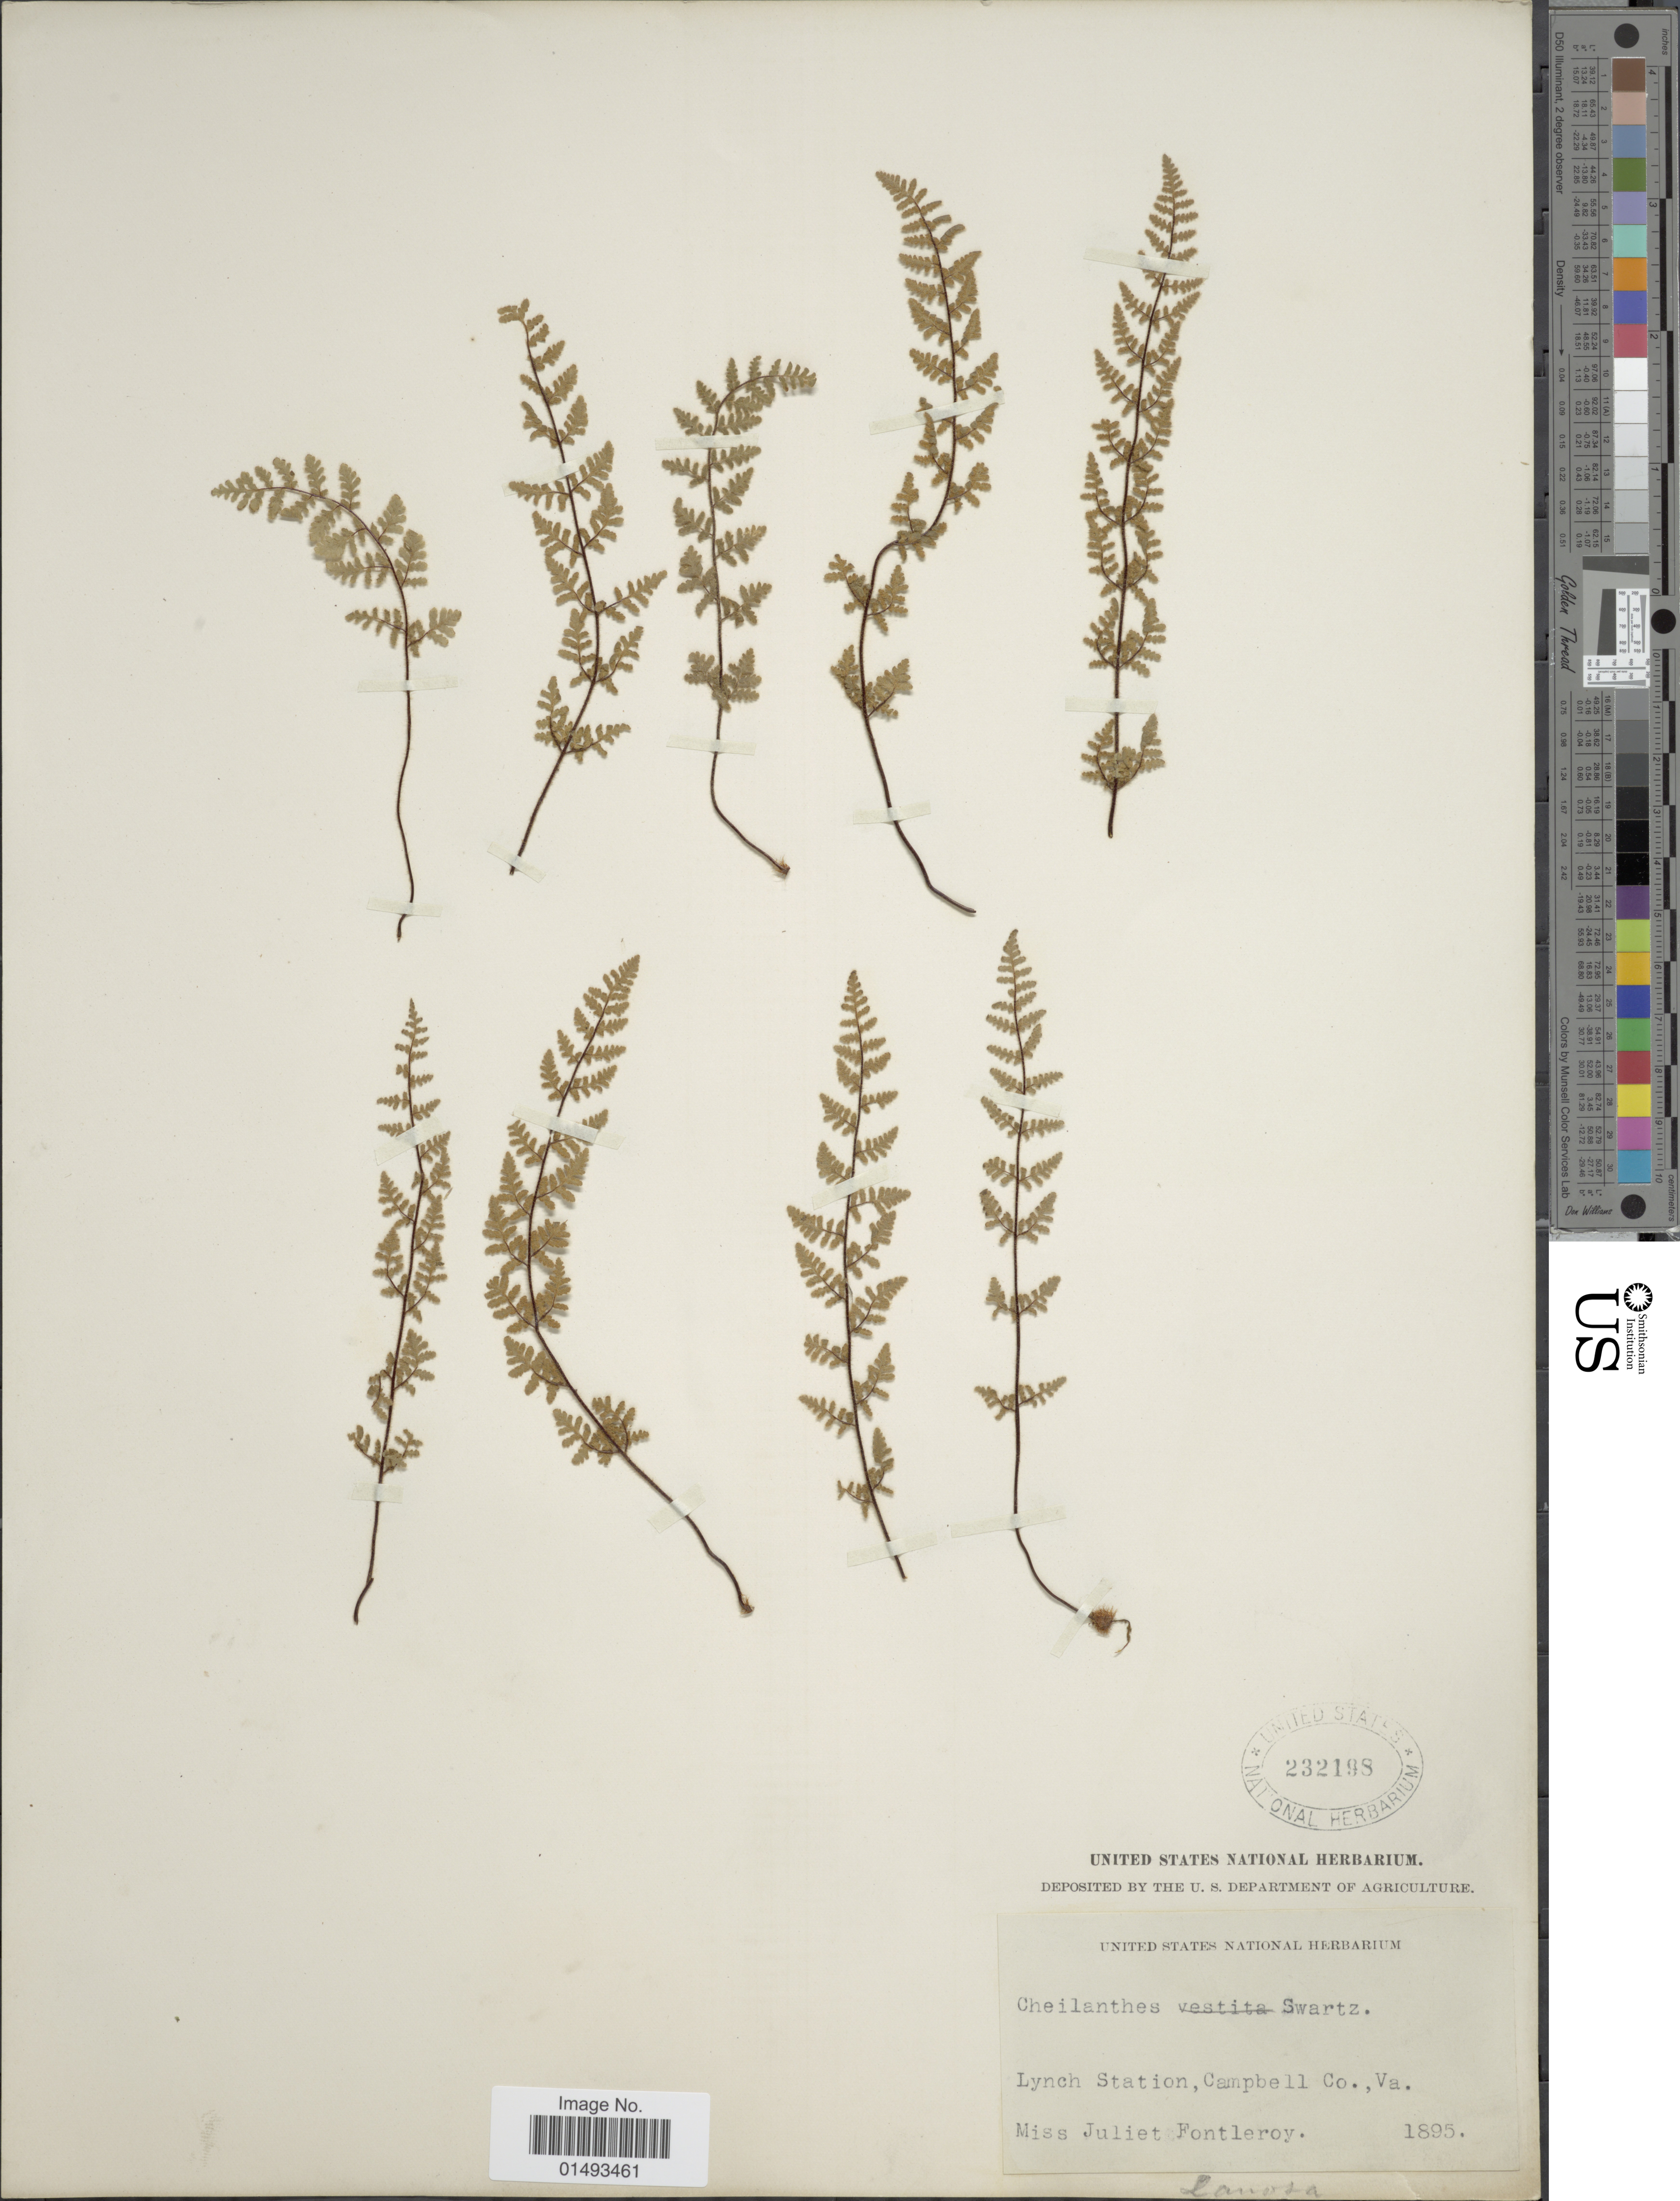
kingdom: Plantae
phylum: Tracheophyta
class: Polypodiopsida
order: Polypodiales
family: Pteridaceae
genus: Myriopteris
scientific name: Myriopteris lanosa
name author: (Michx.) Grusz & Windham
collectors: J. Fontleroy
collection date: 1895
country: United States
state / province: Virginia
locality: Lynch Station, Campbell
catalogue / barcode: US 232198